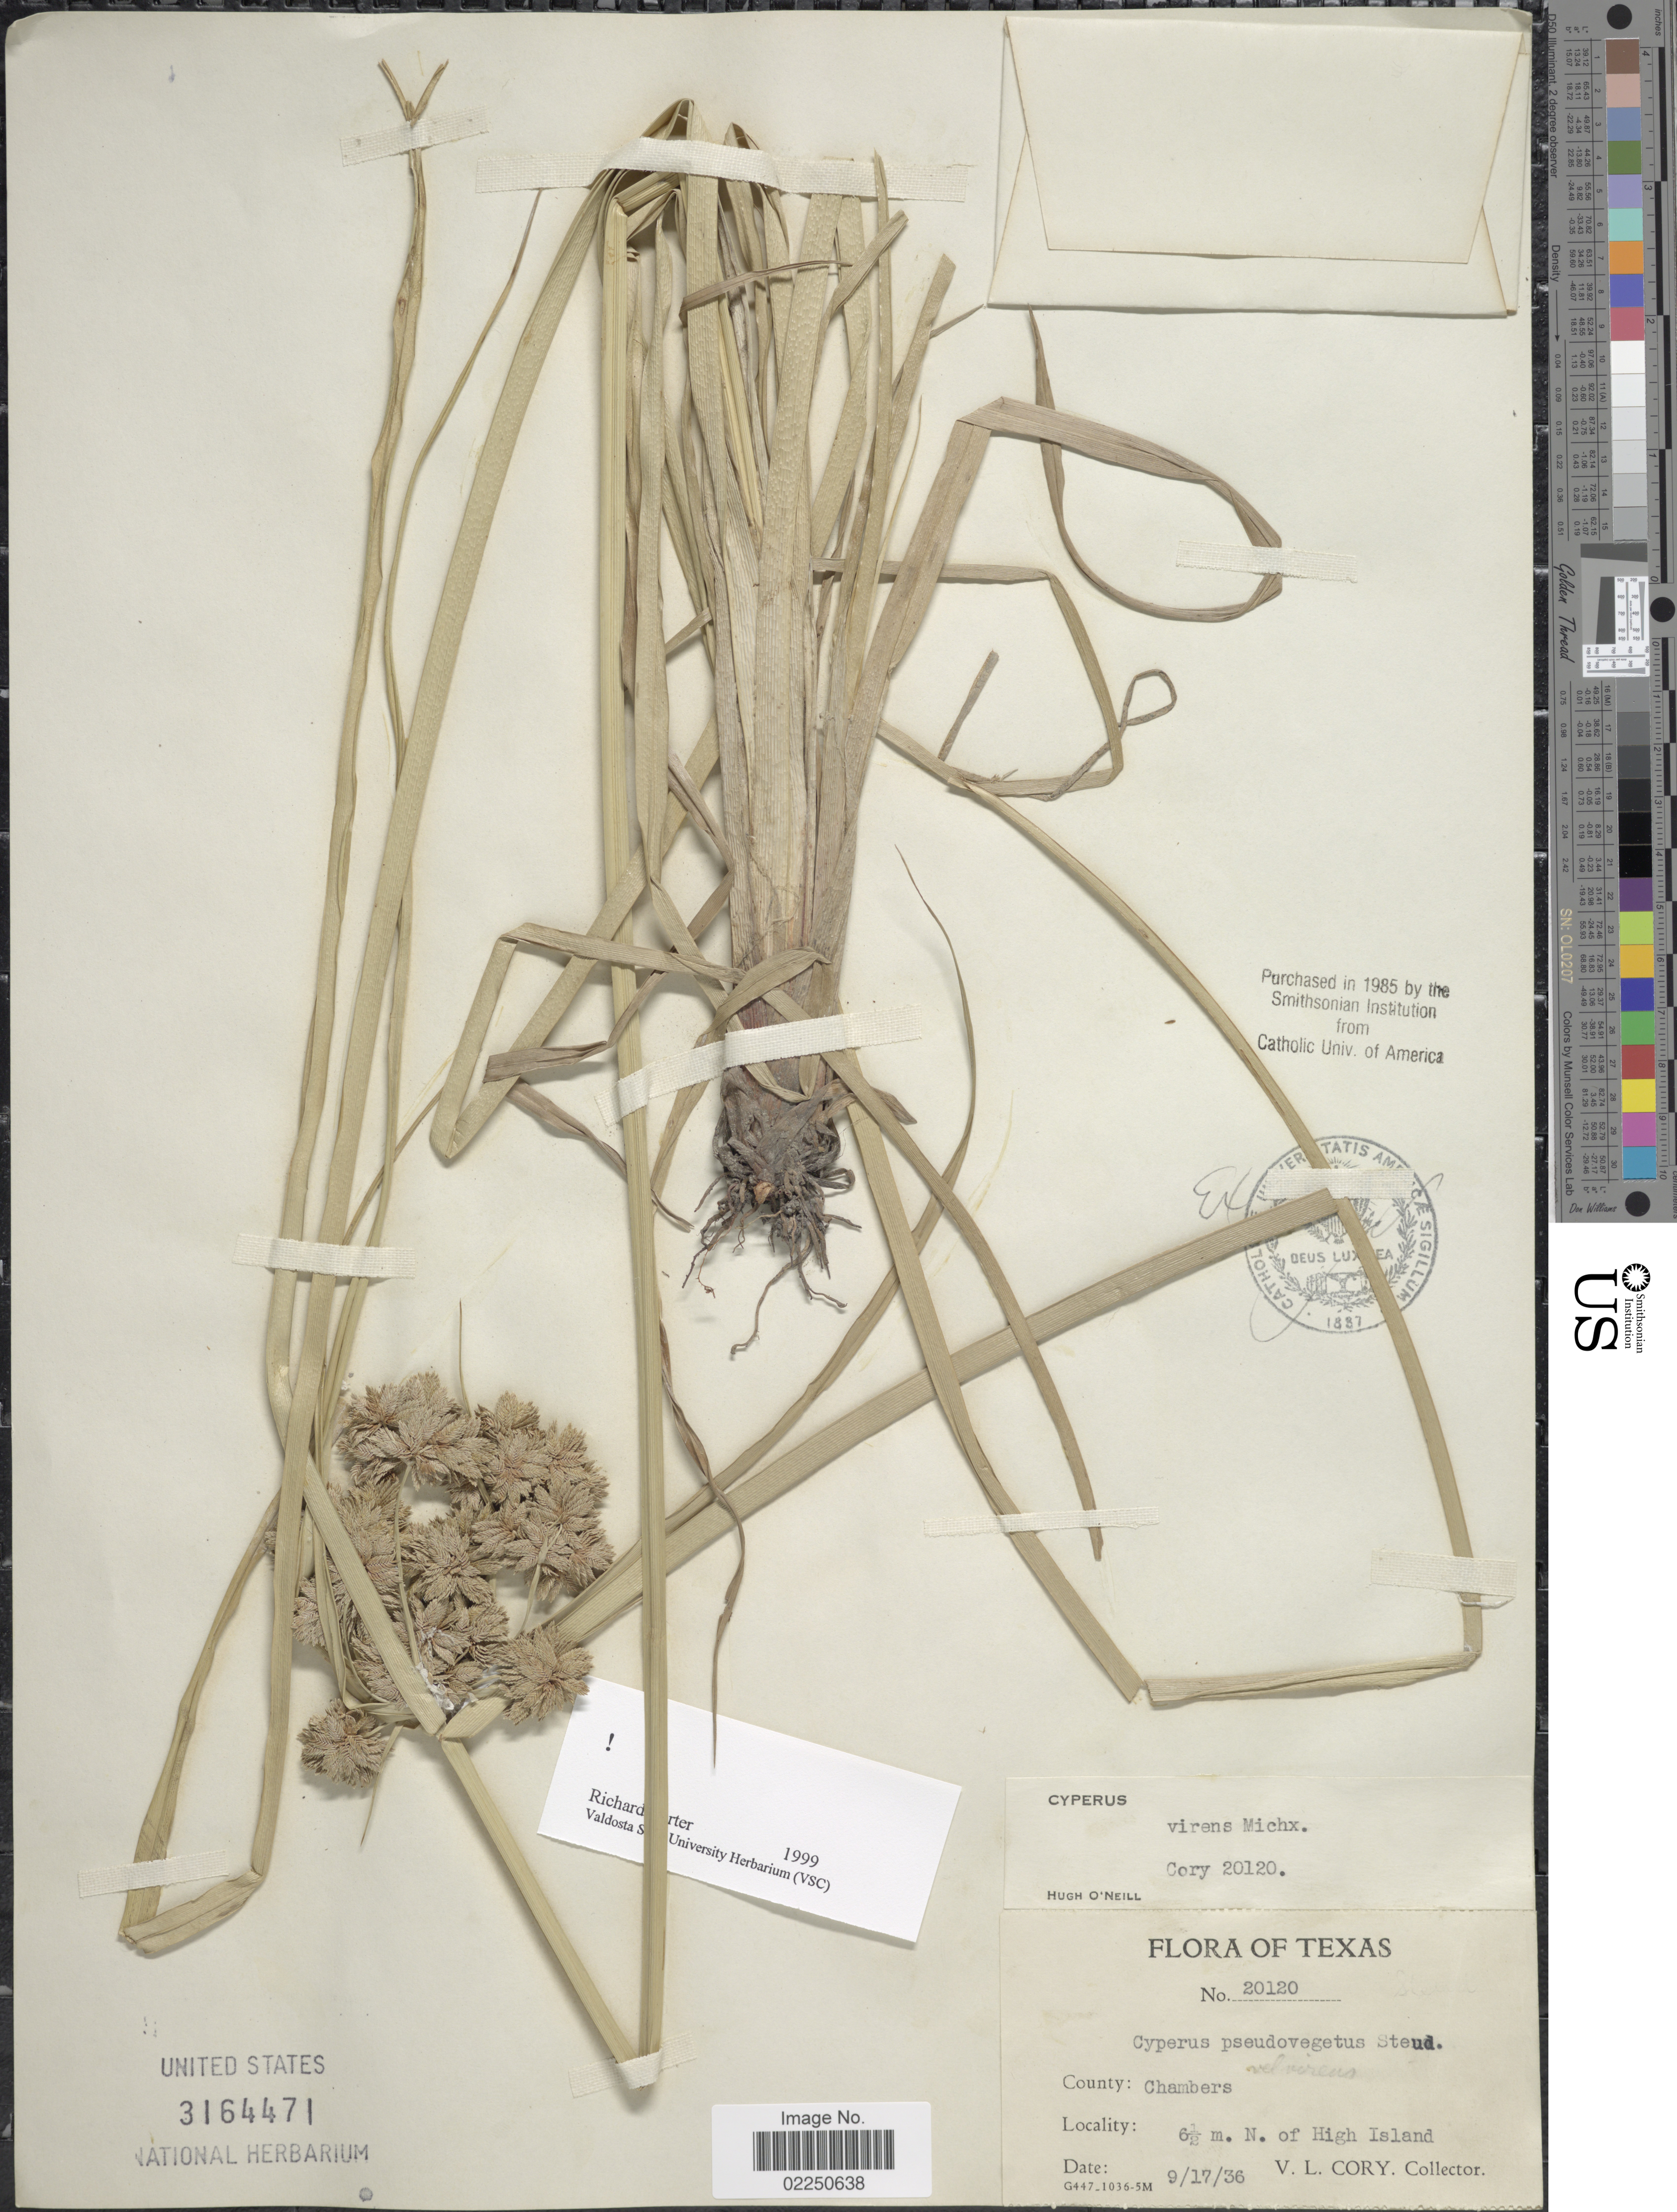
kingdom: Plantae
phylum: Tracheophyta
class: Liliopsida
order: Poales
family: Cyperaceae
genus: Cyperus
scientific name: Cyperus virens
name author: Michx.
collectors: V. Cory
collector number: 20120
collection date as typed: Transcribed d/m/y: 17/9/36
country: United States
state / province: Texas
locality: County: Chambers. 6 1/2 m. N. of High Islands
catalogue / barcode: US 3164471